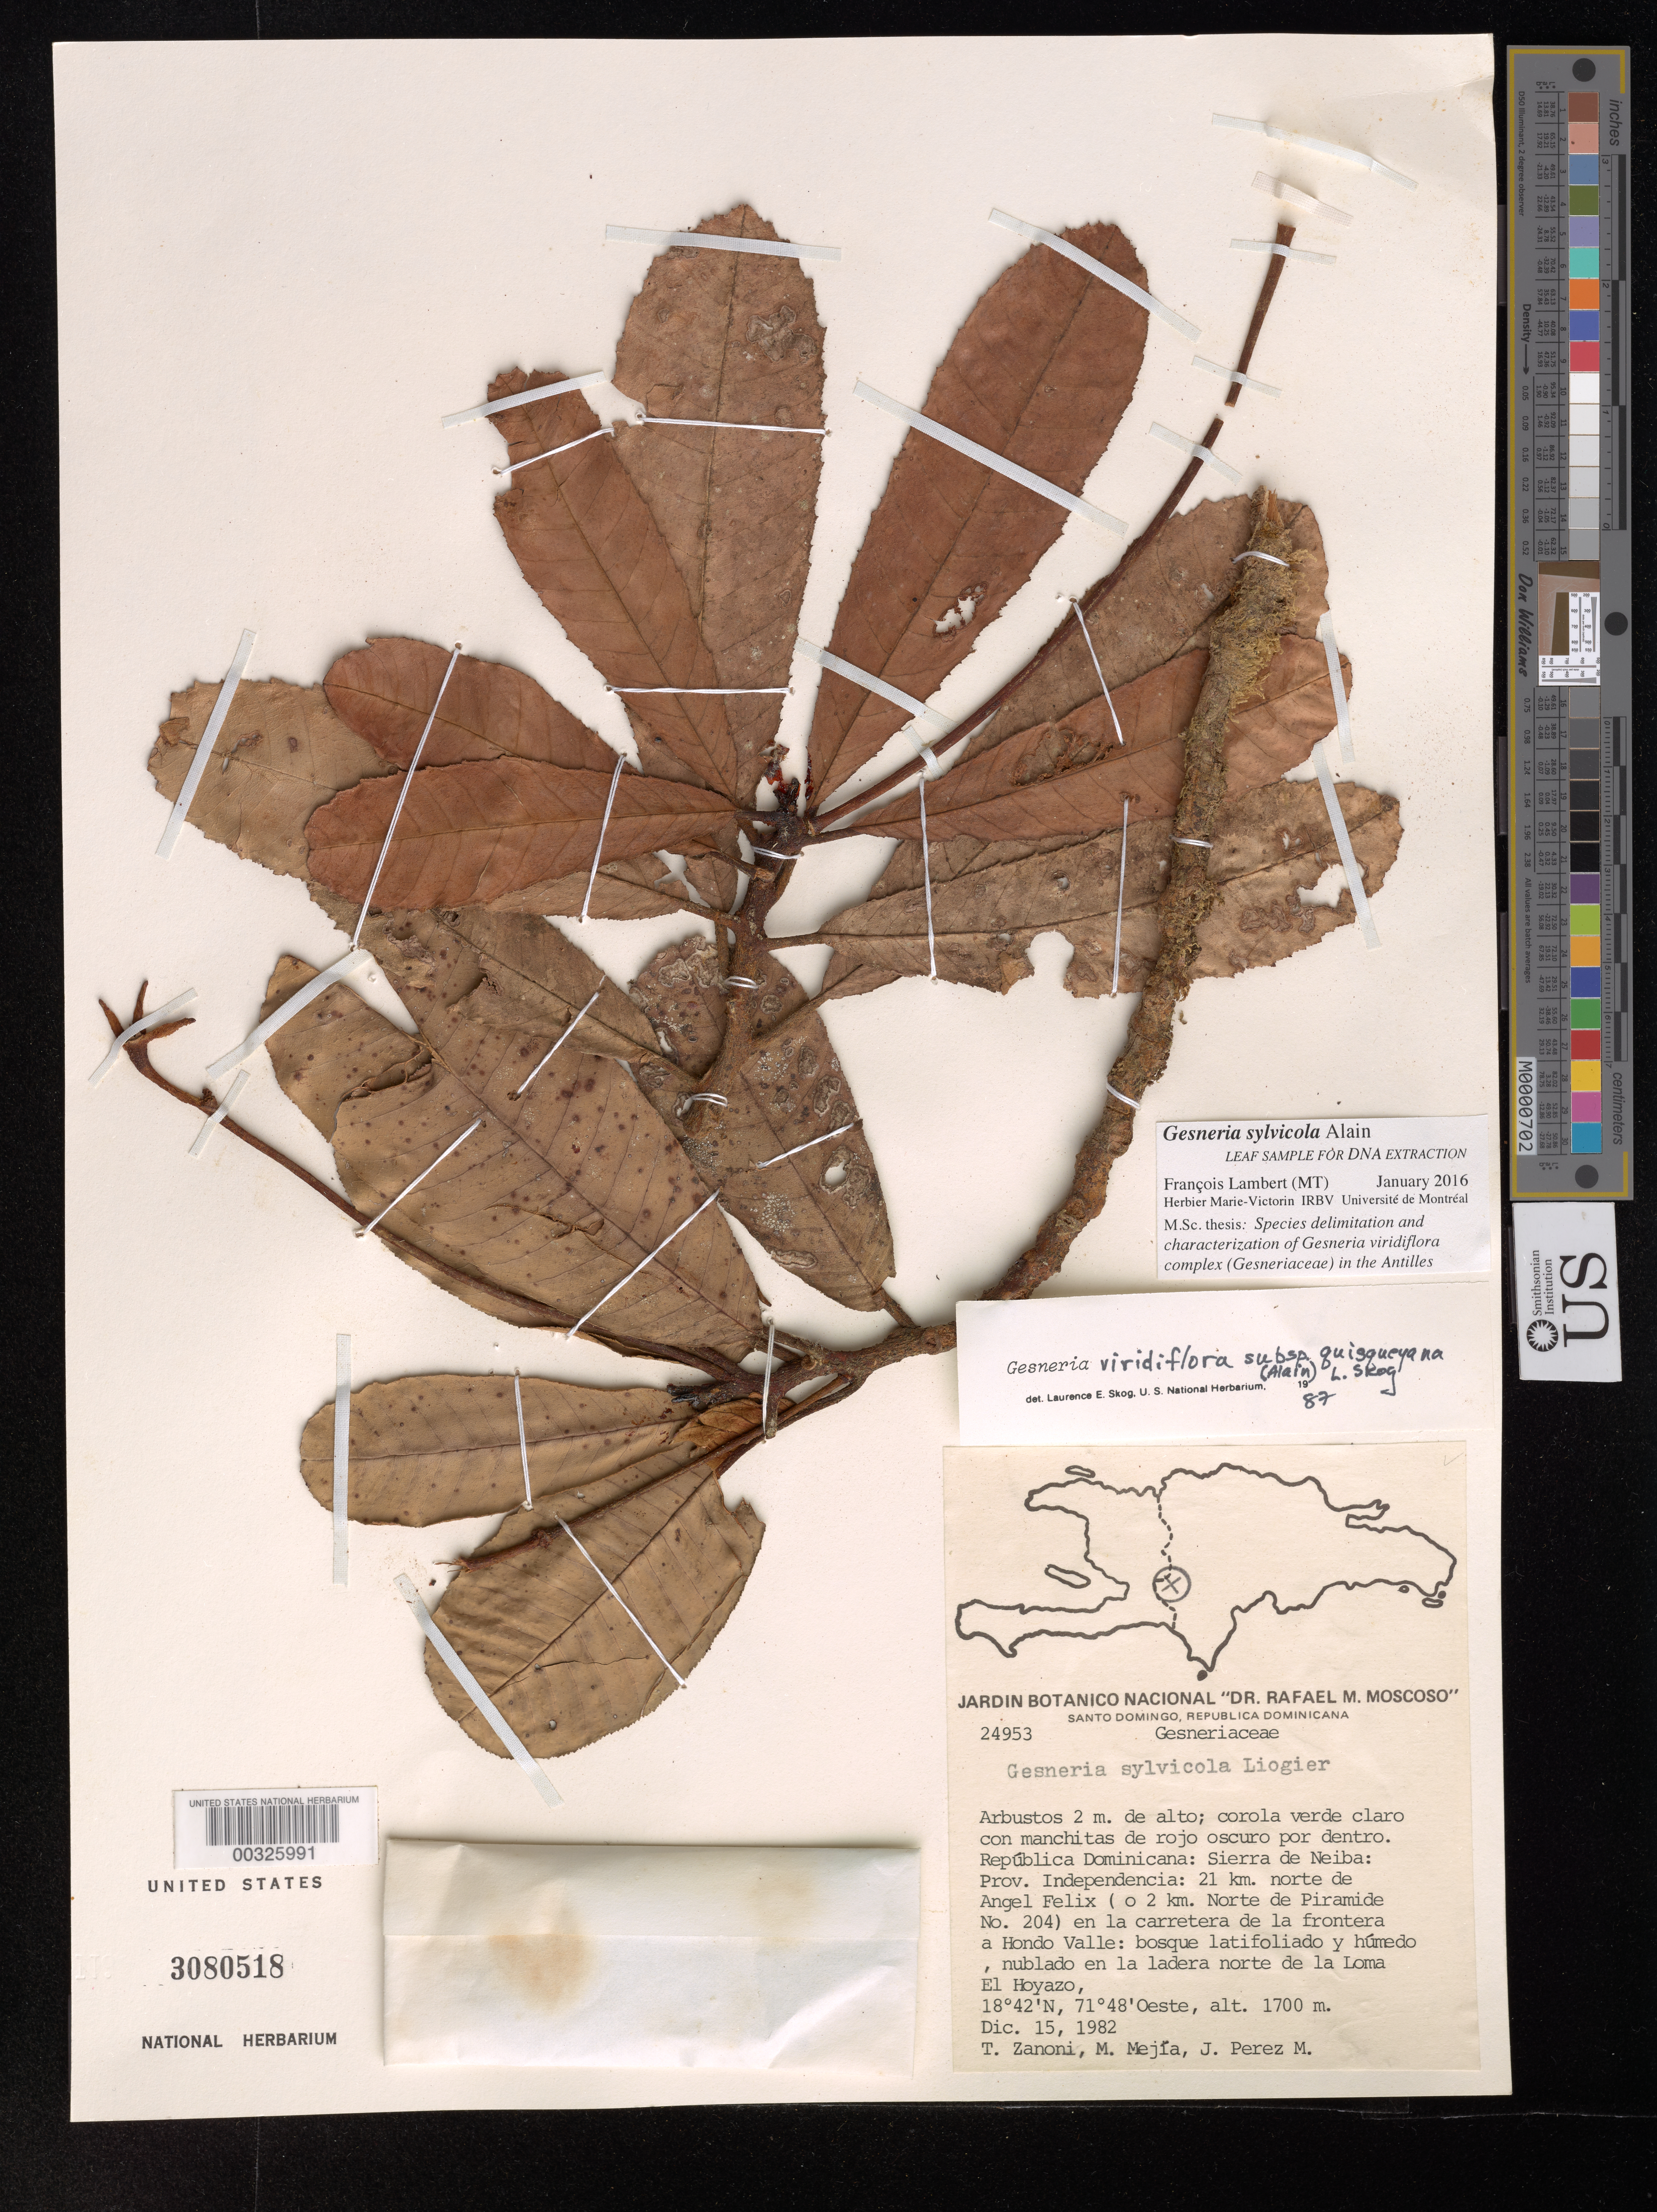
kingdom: Plantae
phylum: Tracheophyta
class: Magnoliopsida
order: Lamiales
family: Gesneriaceae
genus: Gesneria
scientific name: Gesneria sylvicola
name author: Alain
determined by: Lambert, Francois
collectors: T. A. Zanoni, M. Mejia & J. Perez-M.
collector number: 24953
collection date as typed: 15 Dec 1982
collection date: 1982-12-15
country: Dominican Republic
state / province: Independencia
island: Hispaniola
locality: Sierra de Neiba, 21 km N of Angel Felix (or 2 km N of Piramide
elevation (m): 1700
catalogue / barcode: US 3080518